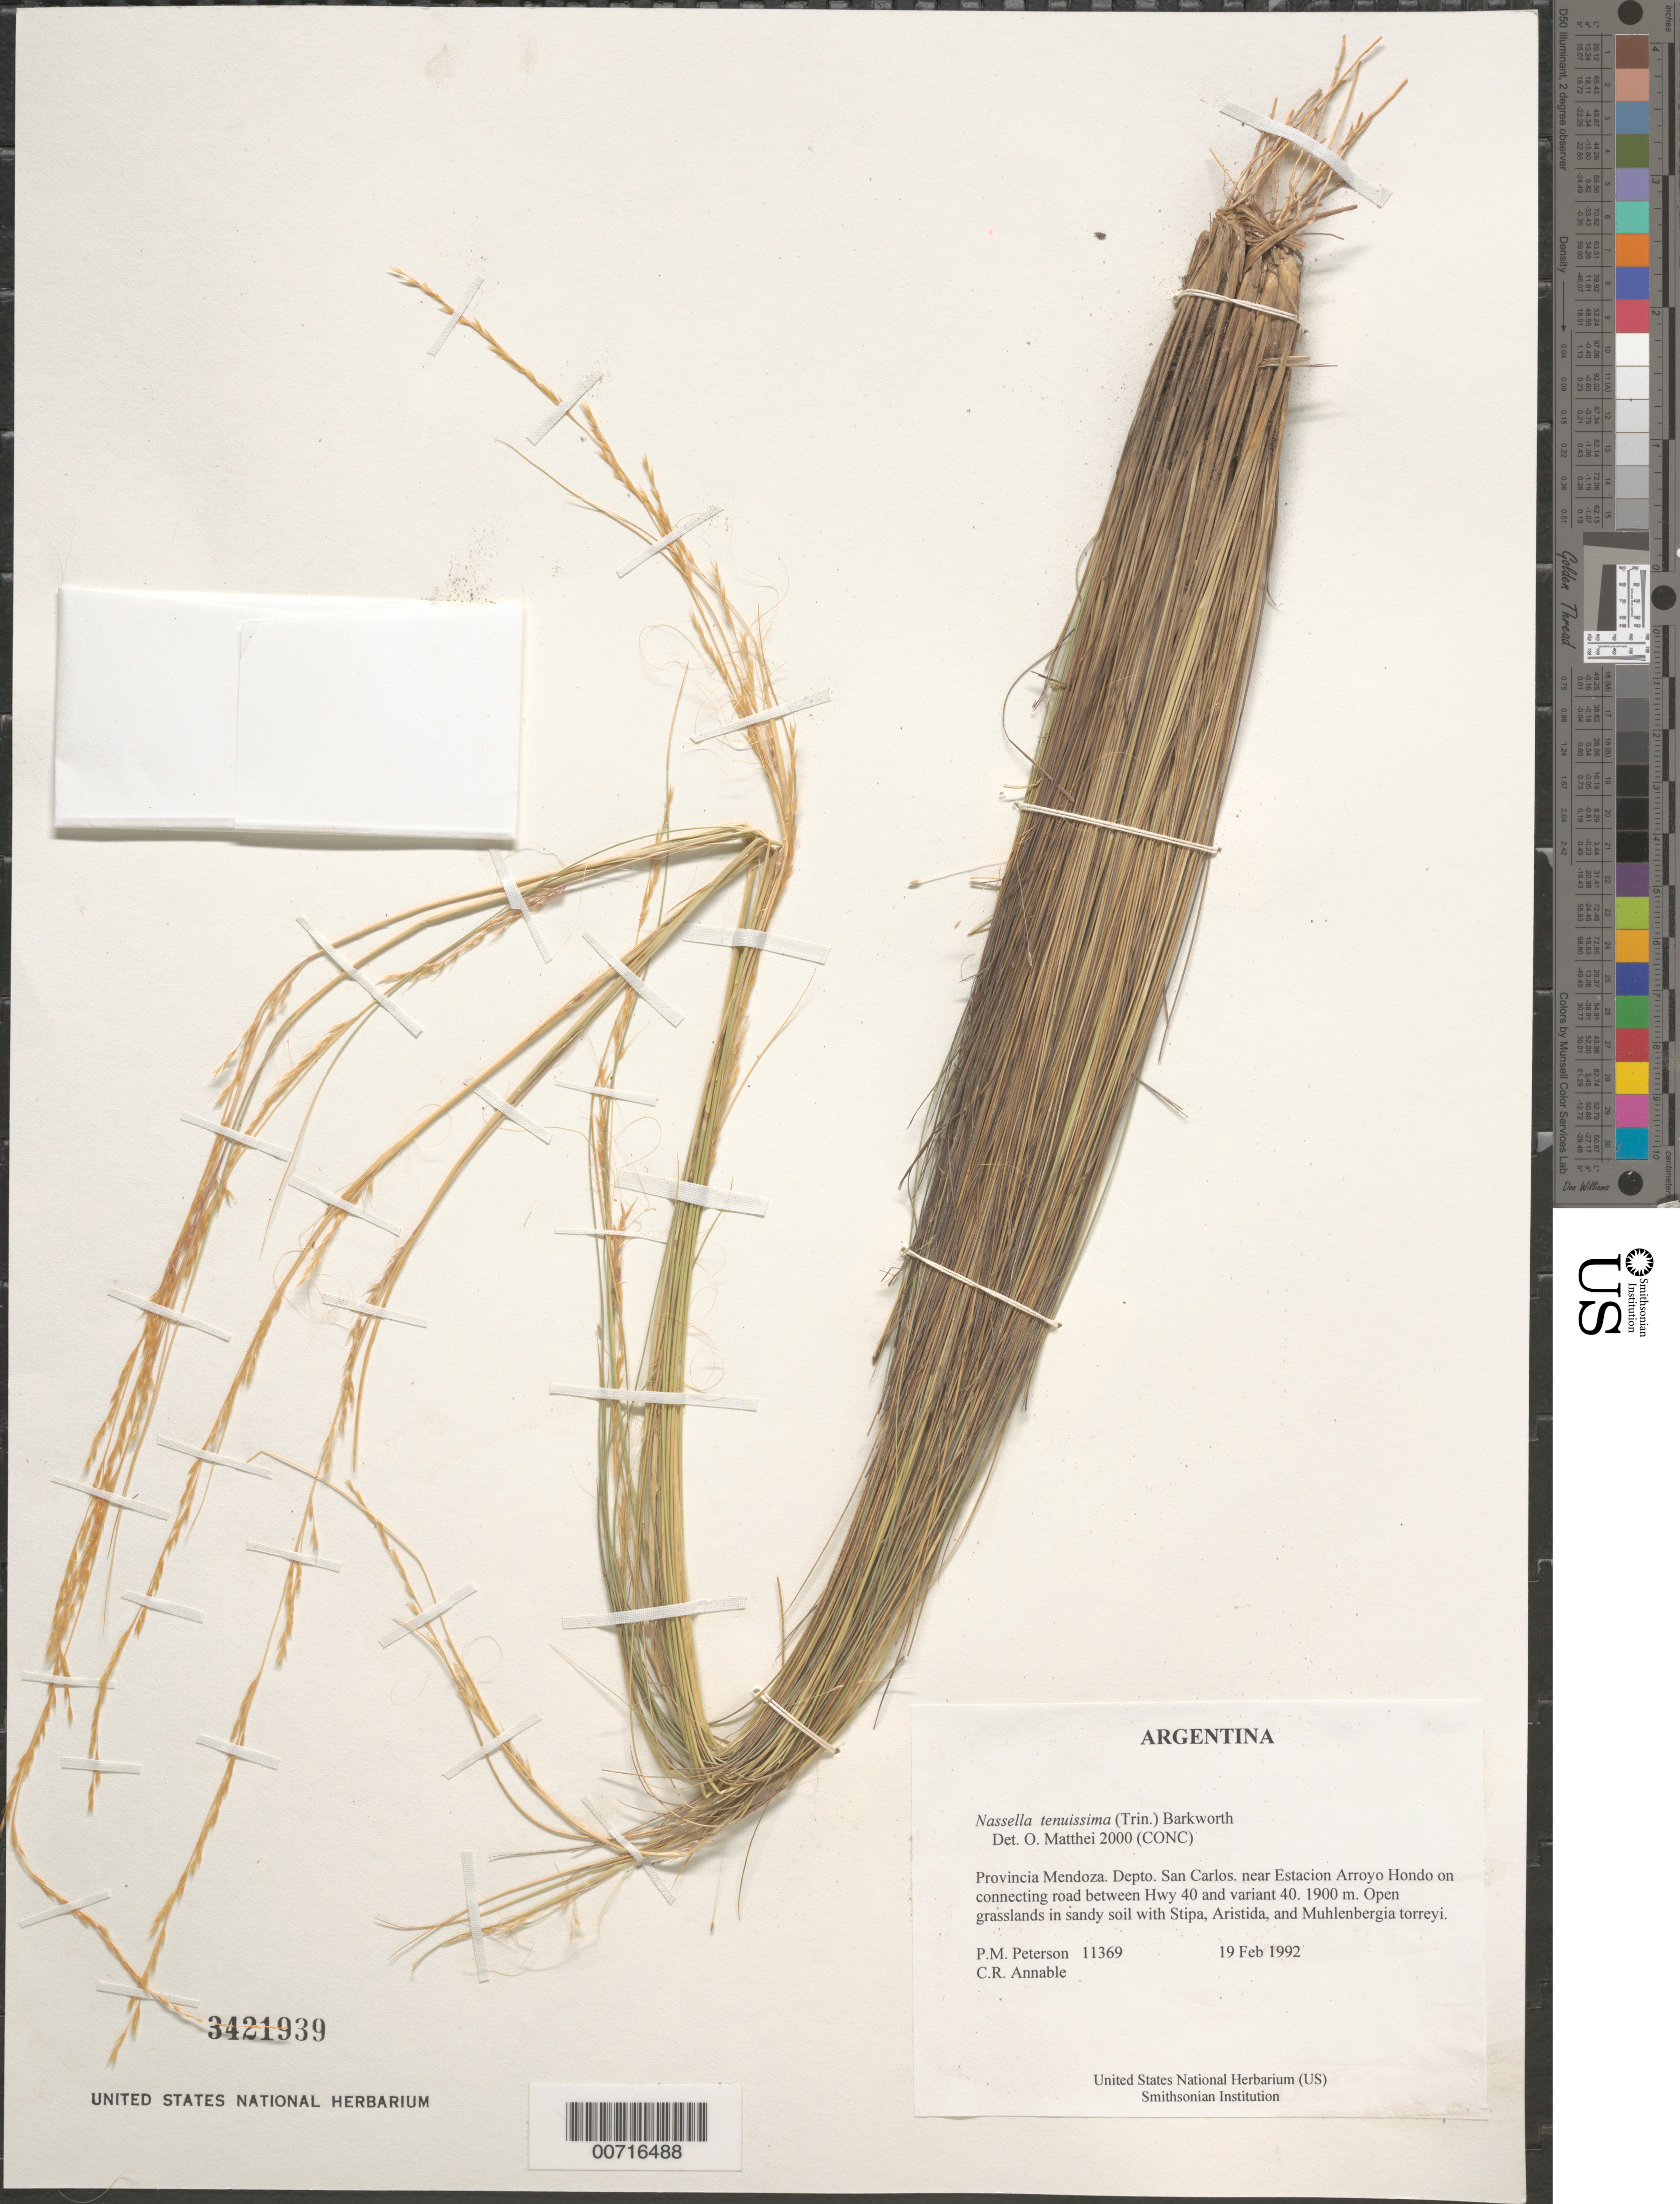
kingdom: Plantae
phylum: Tracheophyta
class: Liliopsida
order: Poales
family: Poaceae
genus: Nassella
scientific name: Nassella tenuissima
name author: (Trin.) Barkworth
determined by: Matthei, O. R.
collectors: P. M. Peterson & C. R. Annable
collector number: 11369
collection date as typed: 19 Feb 1992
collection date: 1992-02-19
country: Argentina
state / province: Mendoza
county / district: San Carlos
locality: near Estacion Arroyo Hondo on connecting road between Hwy 40 and variant 40.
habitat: Open grasslands in sandy soil with Stipa, Aristida, and Muhlenbergia torreyi.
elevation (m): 1900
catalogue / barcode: US 3421939